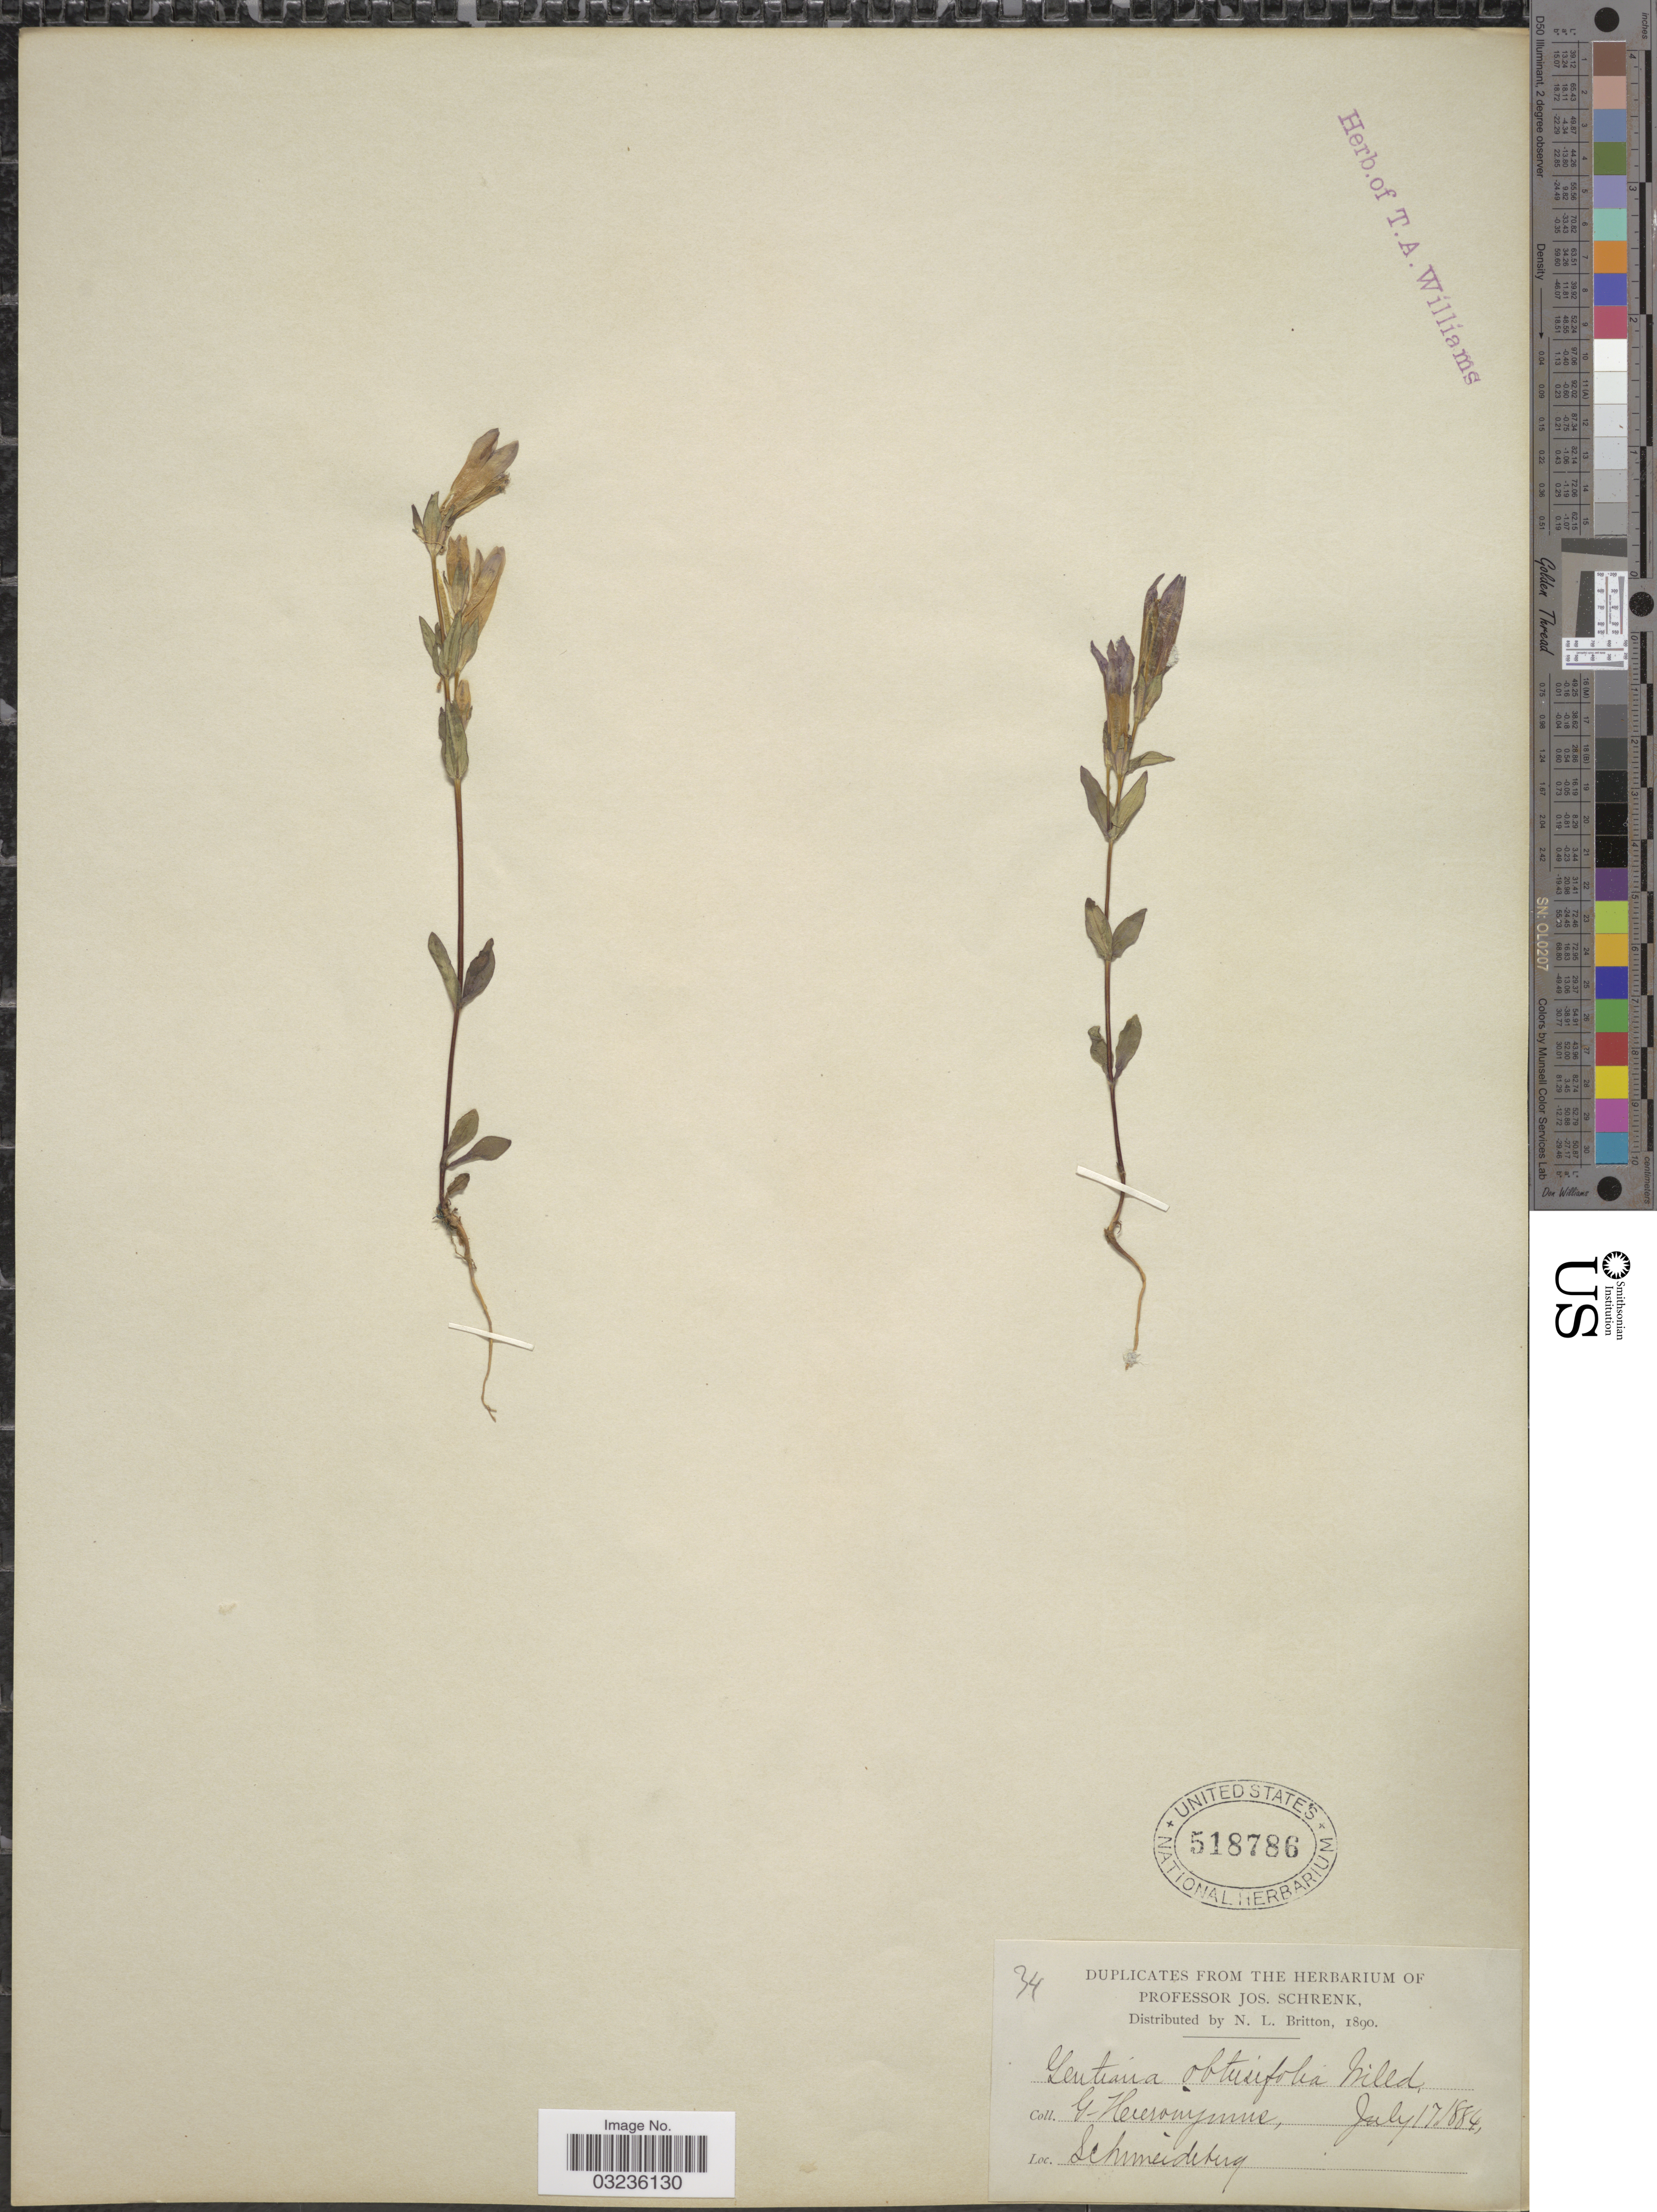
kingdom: Plantae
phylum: Tracheophyta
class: Magnoliopsida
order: Gentianales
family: Gentianaceae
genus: Gentiana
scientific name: Gentiana obtusifolia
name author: (F.W. Schmidt) Willd.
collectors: G. H. Hieronymus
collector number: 34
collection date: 1884-07-17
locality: Schmeideberg.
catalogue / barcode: US 518786